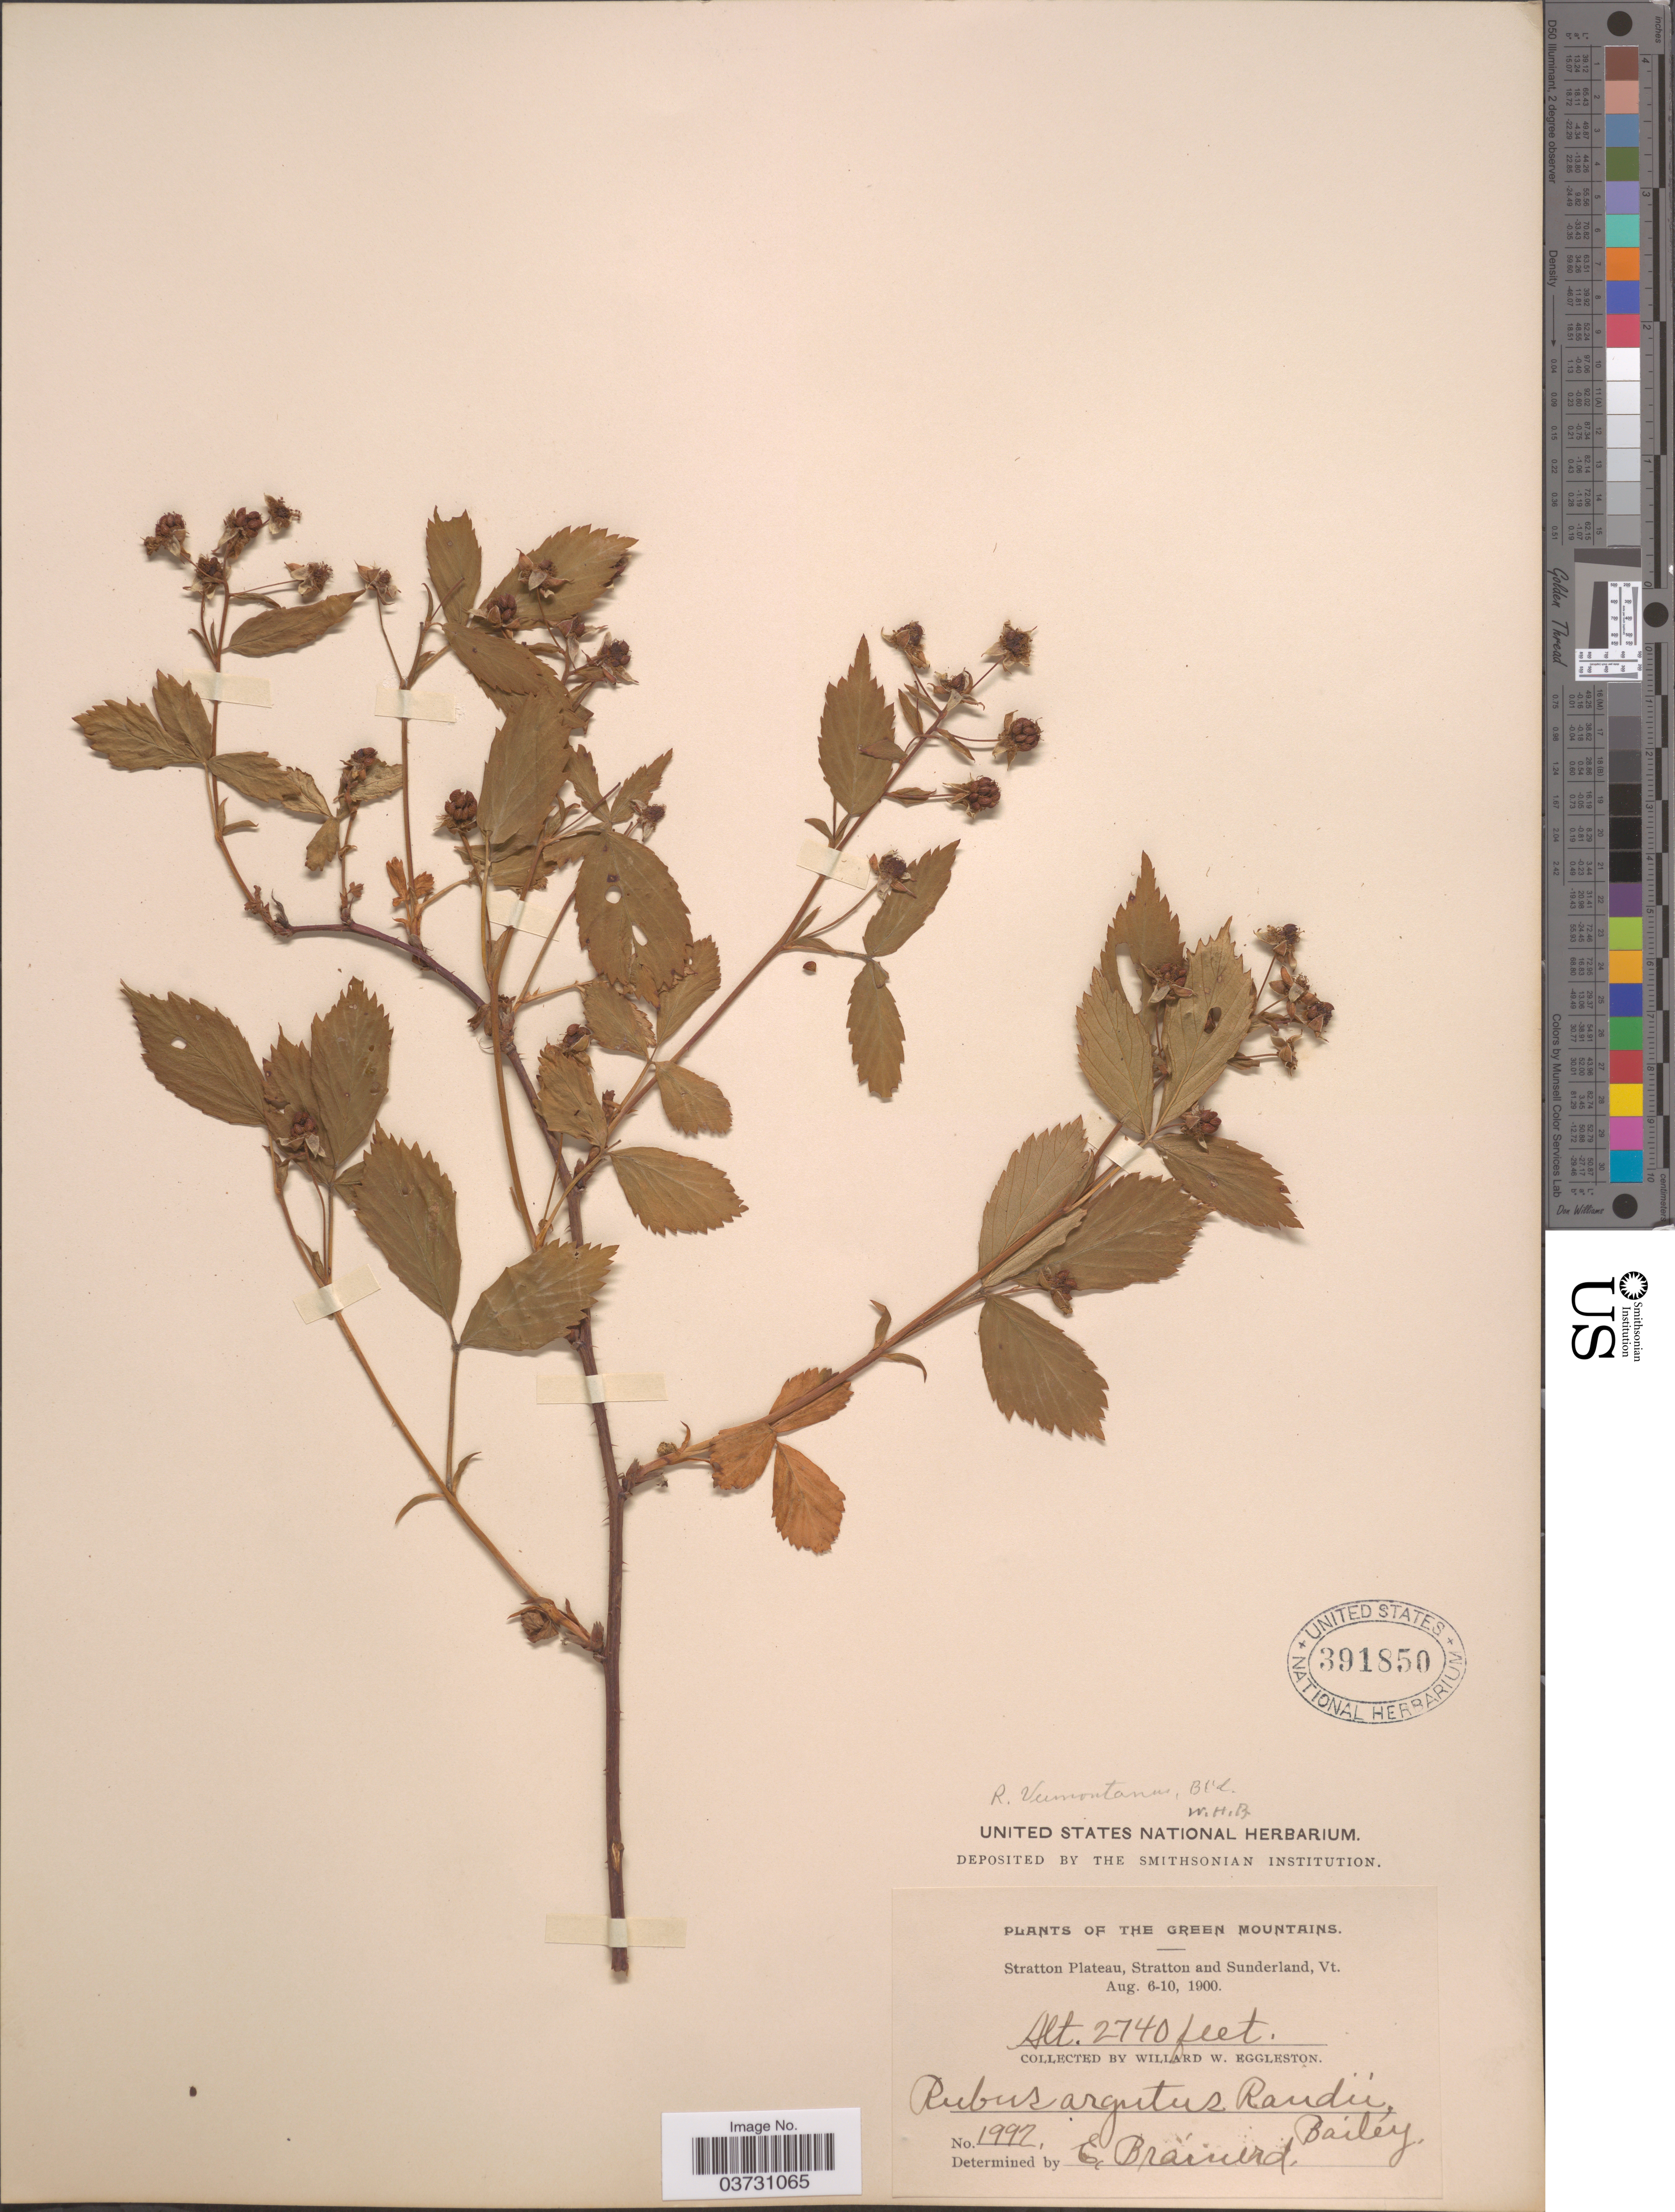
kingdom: Plantae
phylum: Tracheophyta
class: Magnoliopsida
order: Rosales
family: Rosaceae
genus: Rubus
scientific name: Rubus randii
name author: (L.H. Bailey) Rydb.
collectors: W. W. Eggleston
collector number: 1997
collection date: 1900-08-06/1900-08-10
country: United States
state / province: Vermont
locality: Green Mountains. Stratton Plateau, Stratton and Sunderland.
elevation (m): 835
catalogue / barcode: US 391850